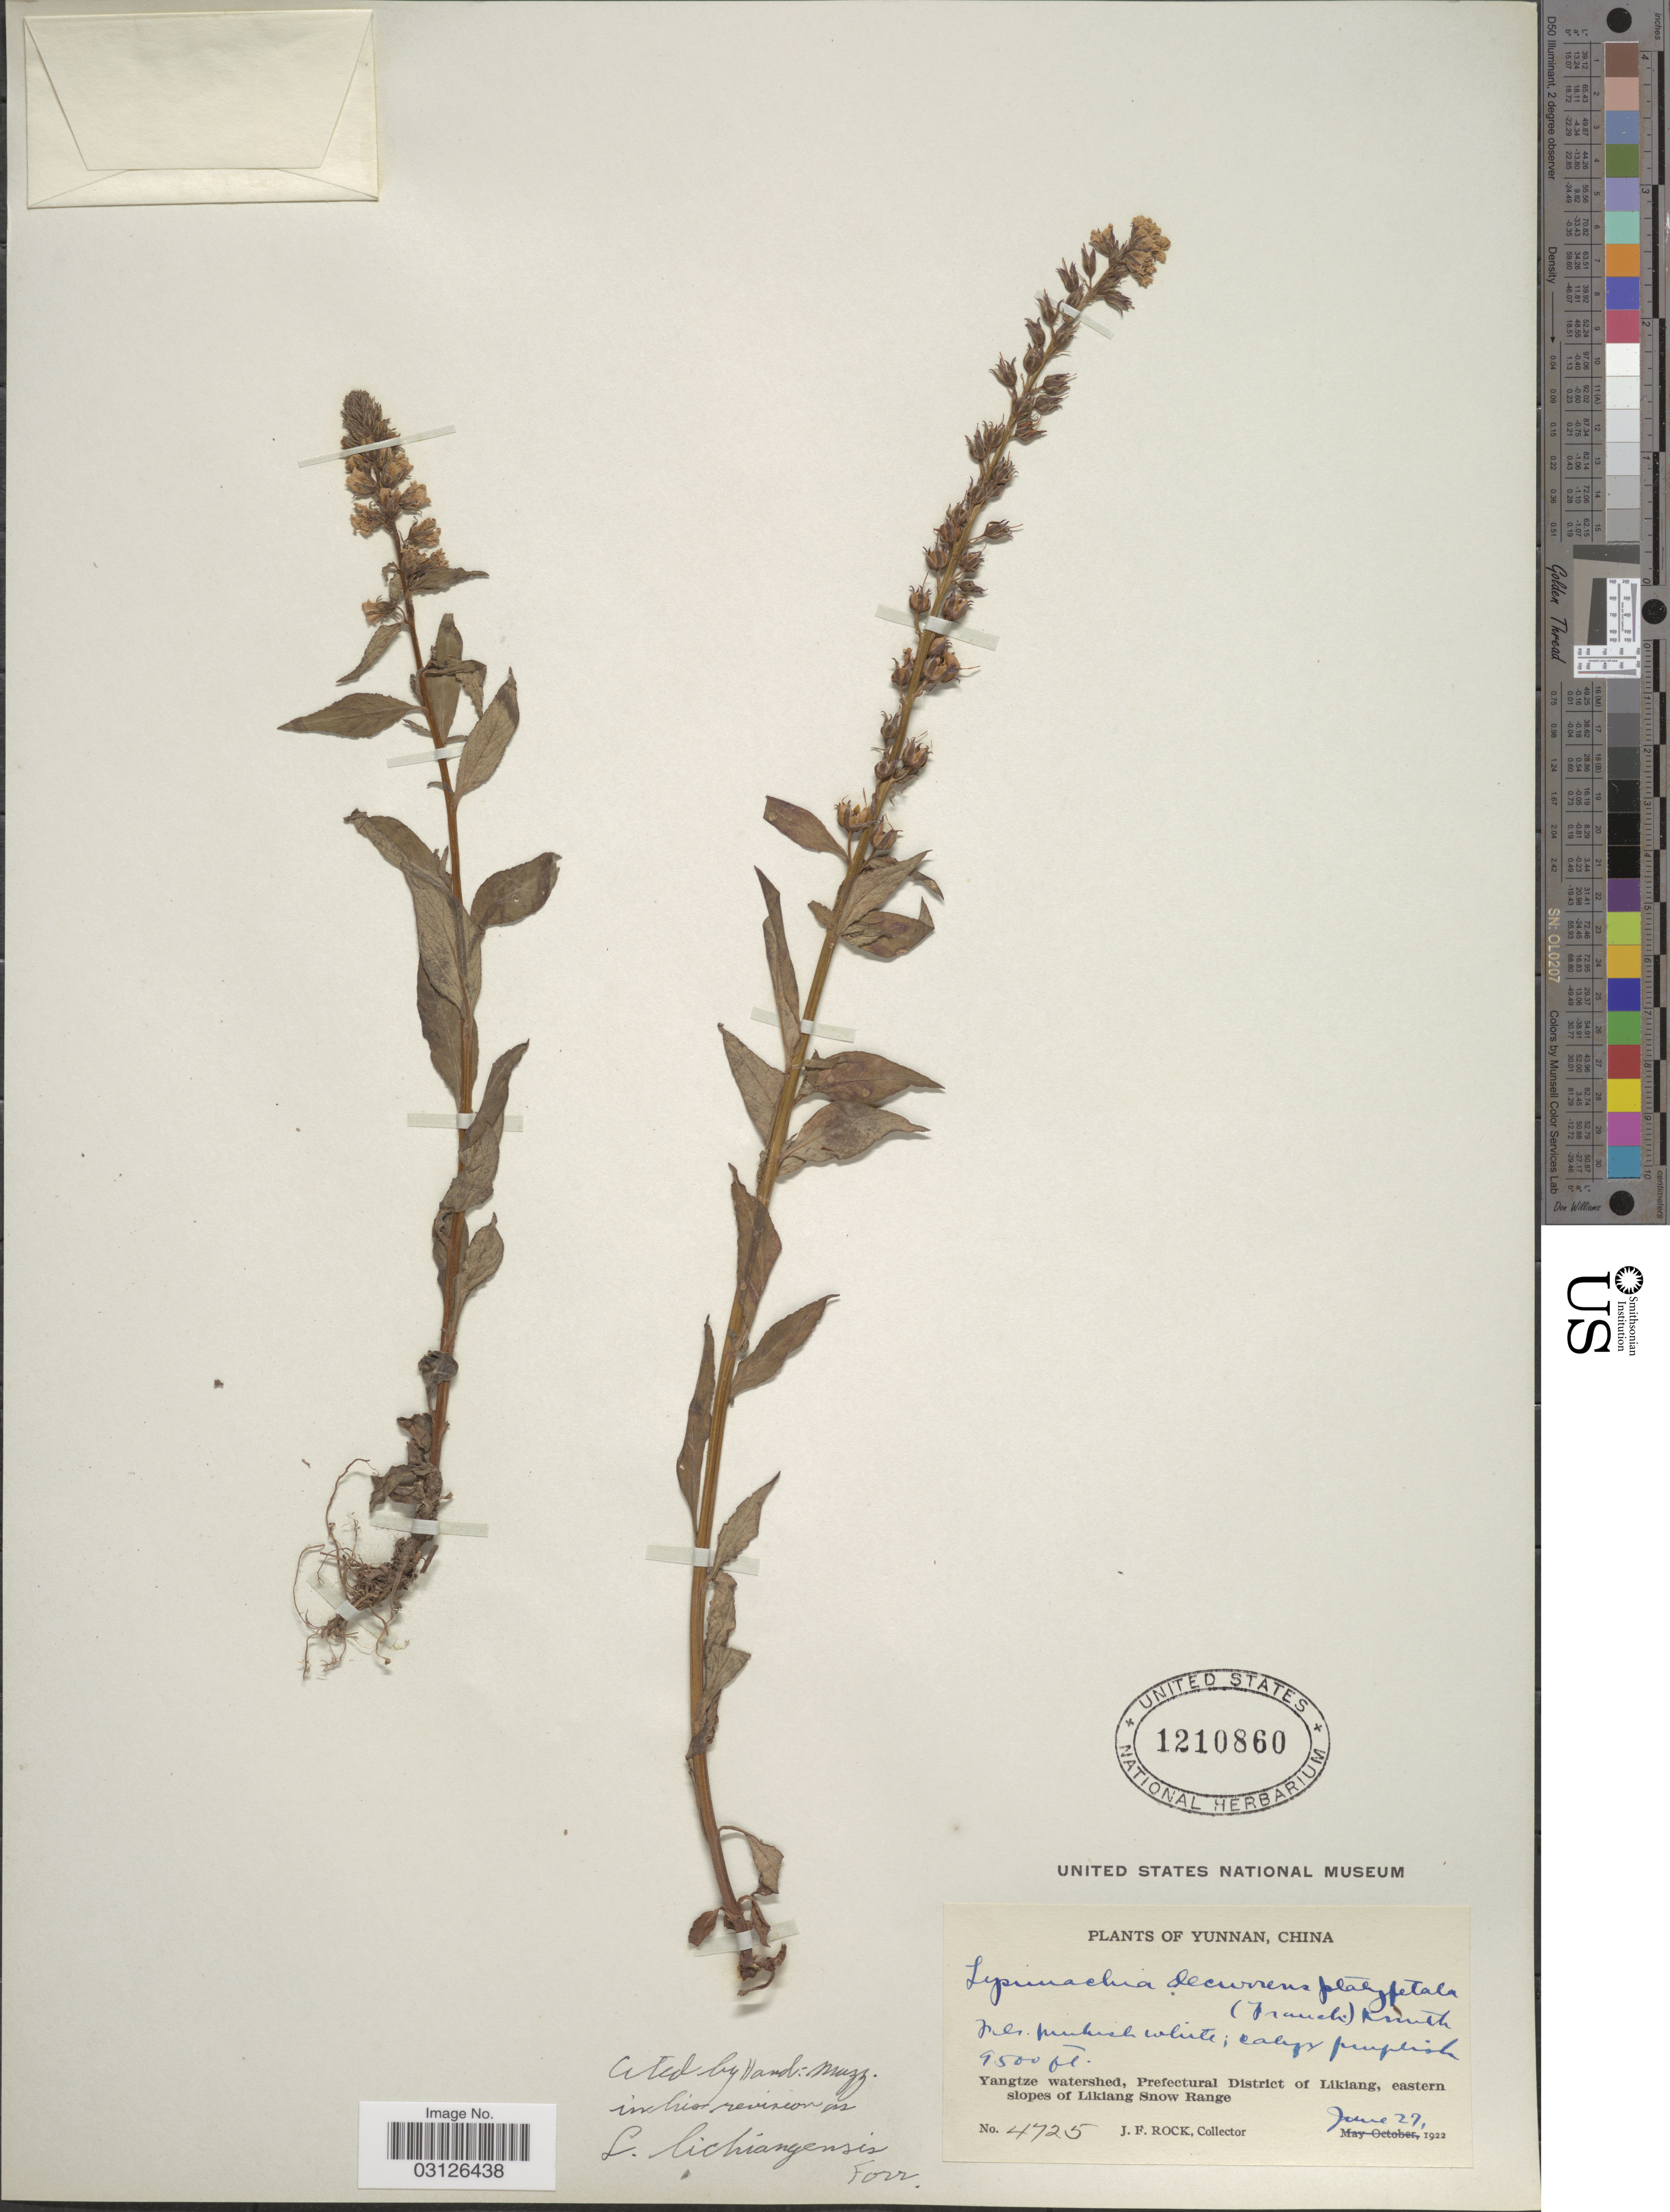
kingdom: Plantae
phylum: Tracheophyta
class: Magnoliopsida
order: Ericales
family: Primulaceae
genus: Lysimachia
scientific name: Lysimachia lichiangensis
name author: Forrest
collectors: J. Rock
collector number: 4725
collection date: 1922-06-27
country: China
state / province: Yunnan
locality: Yangtze watershed, Prefectural District of Likiang, eastern slopes of Likiang Snow Range.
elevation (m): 2896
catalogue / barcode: US 1210860